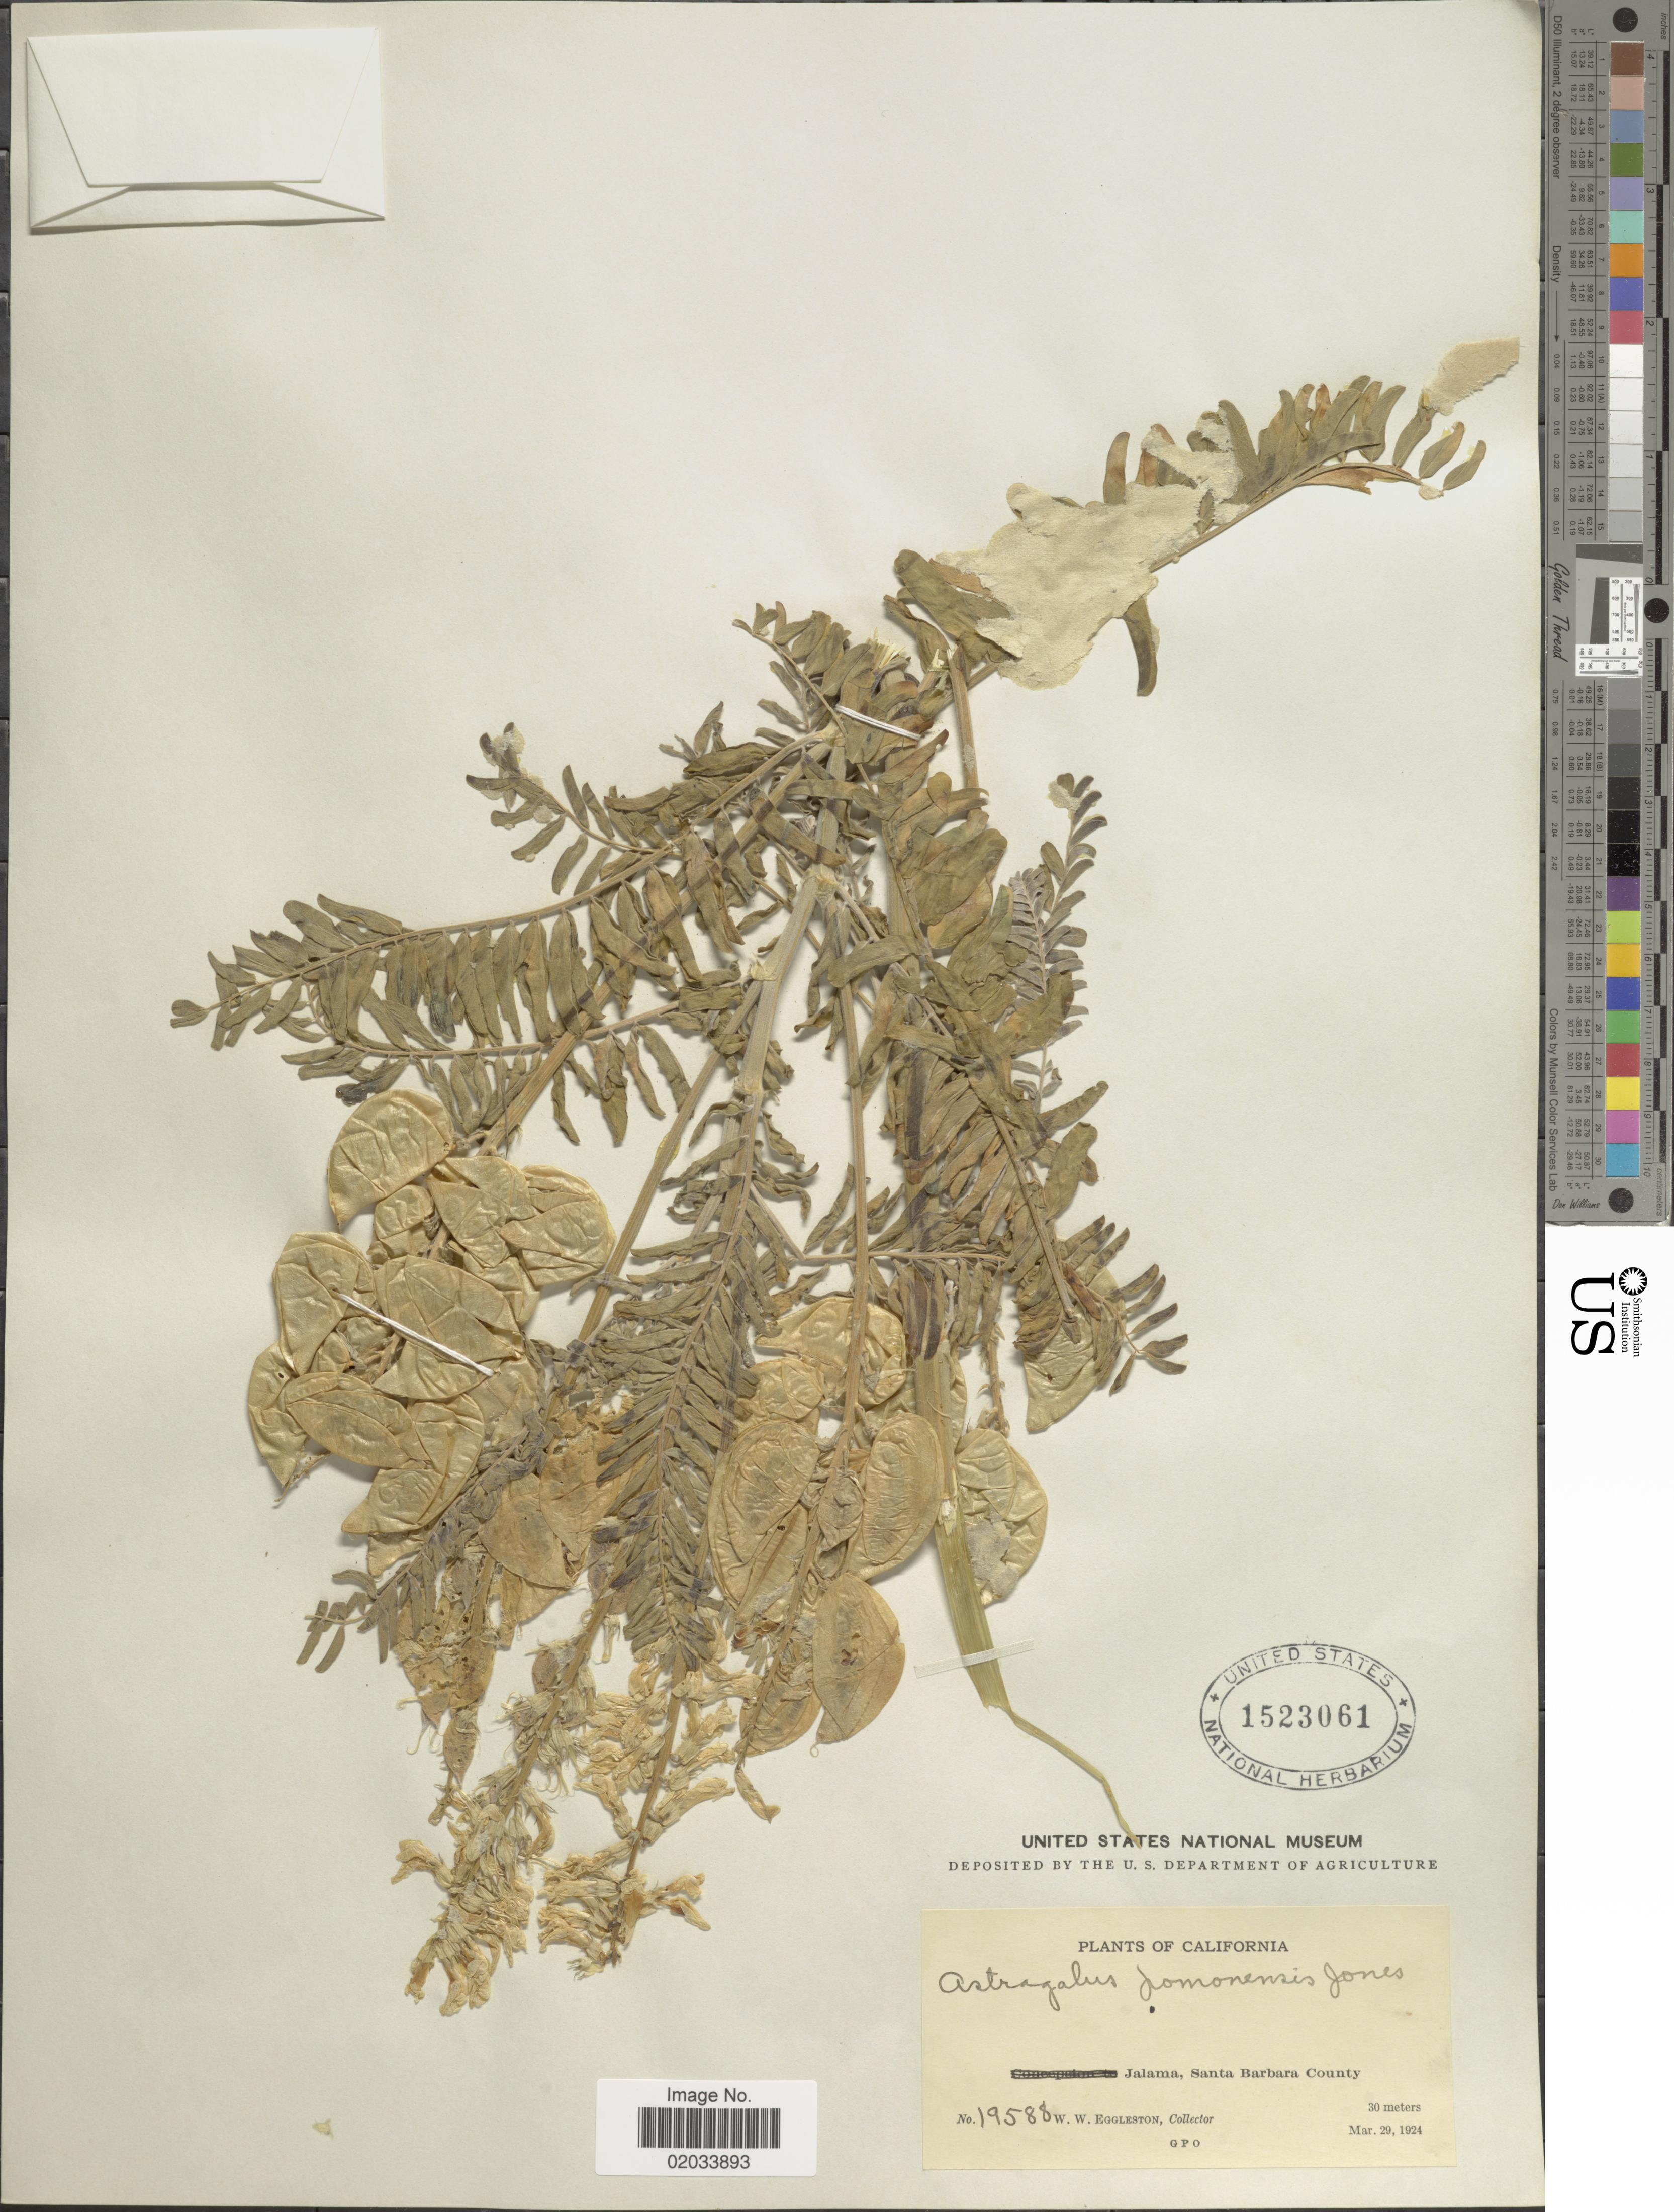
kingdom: Plantae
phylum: Tracheophyta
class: Magnoliopsida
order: Fabales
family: Fabaceae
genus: Astragalus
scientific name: Astragalus pomonensis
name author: M.E. Jones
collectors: W. W. Eggleston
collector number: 19588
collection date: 1924-03-29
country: United States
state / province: California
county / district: Santa Barbara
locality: Jalama, Santa Barbara County.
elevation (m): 30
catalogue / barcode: US 1523061